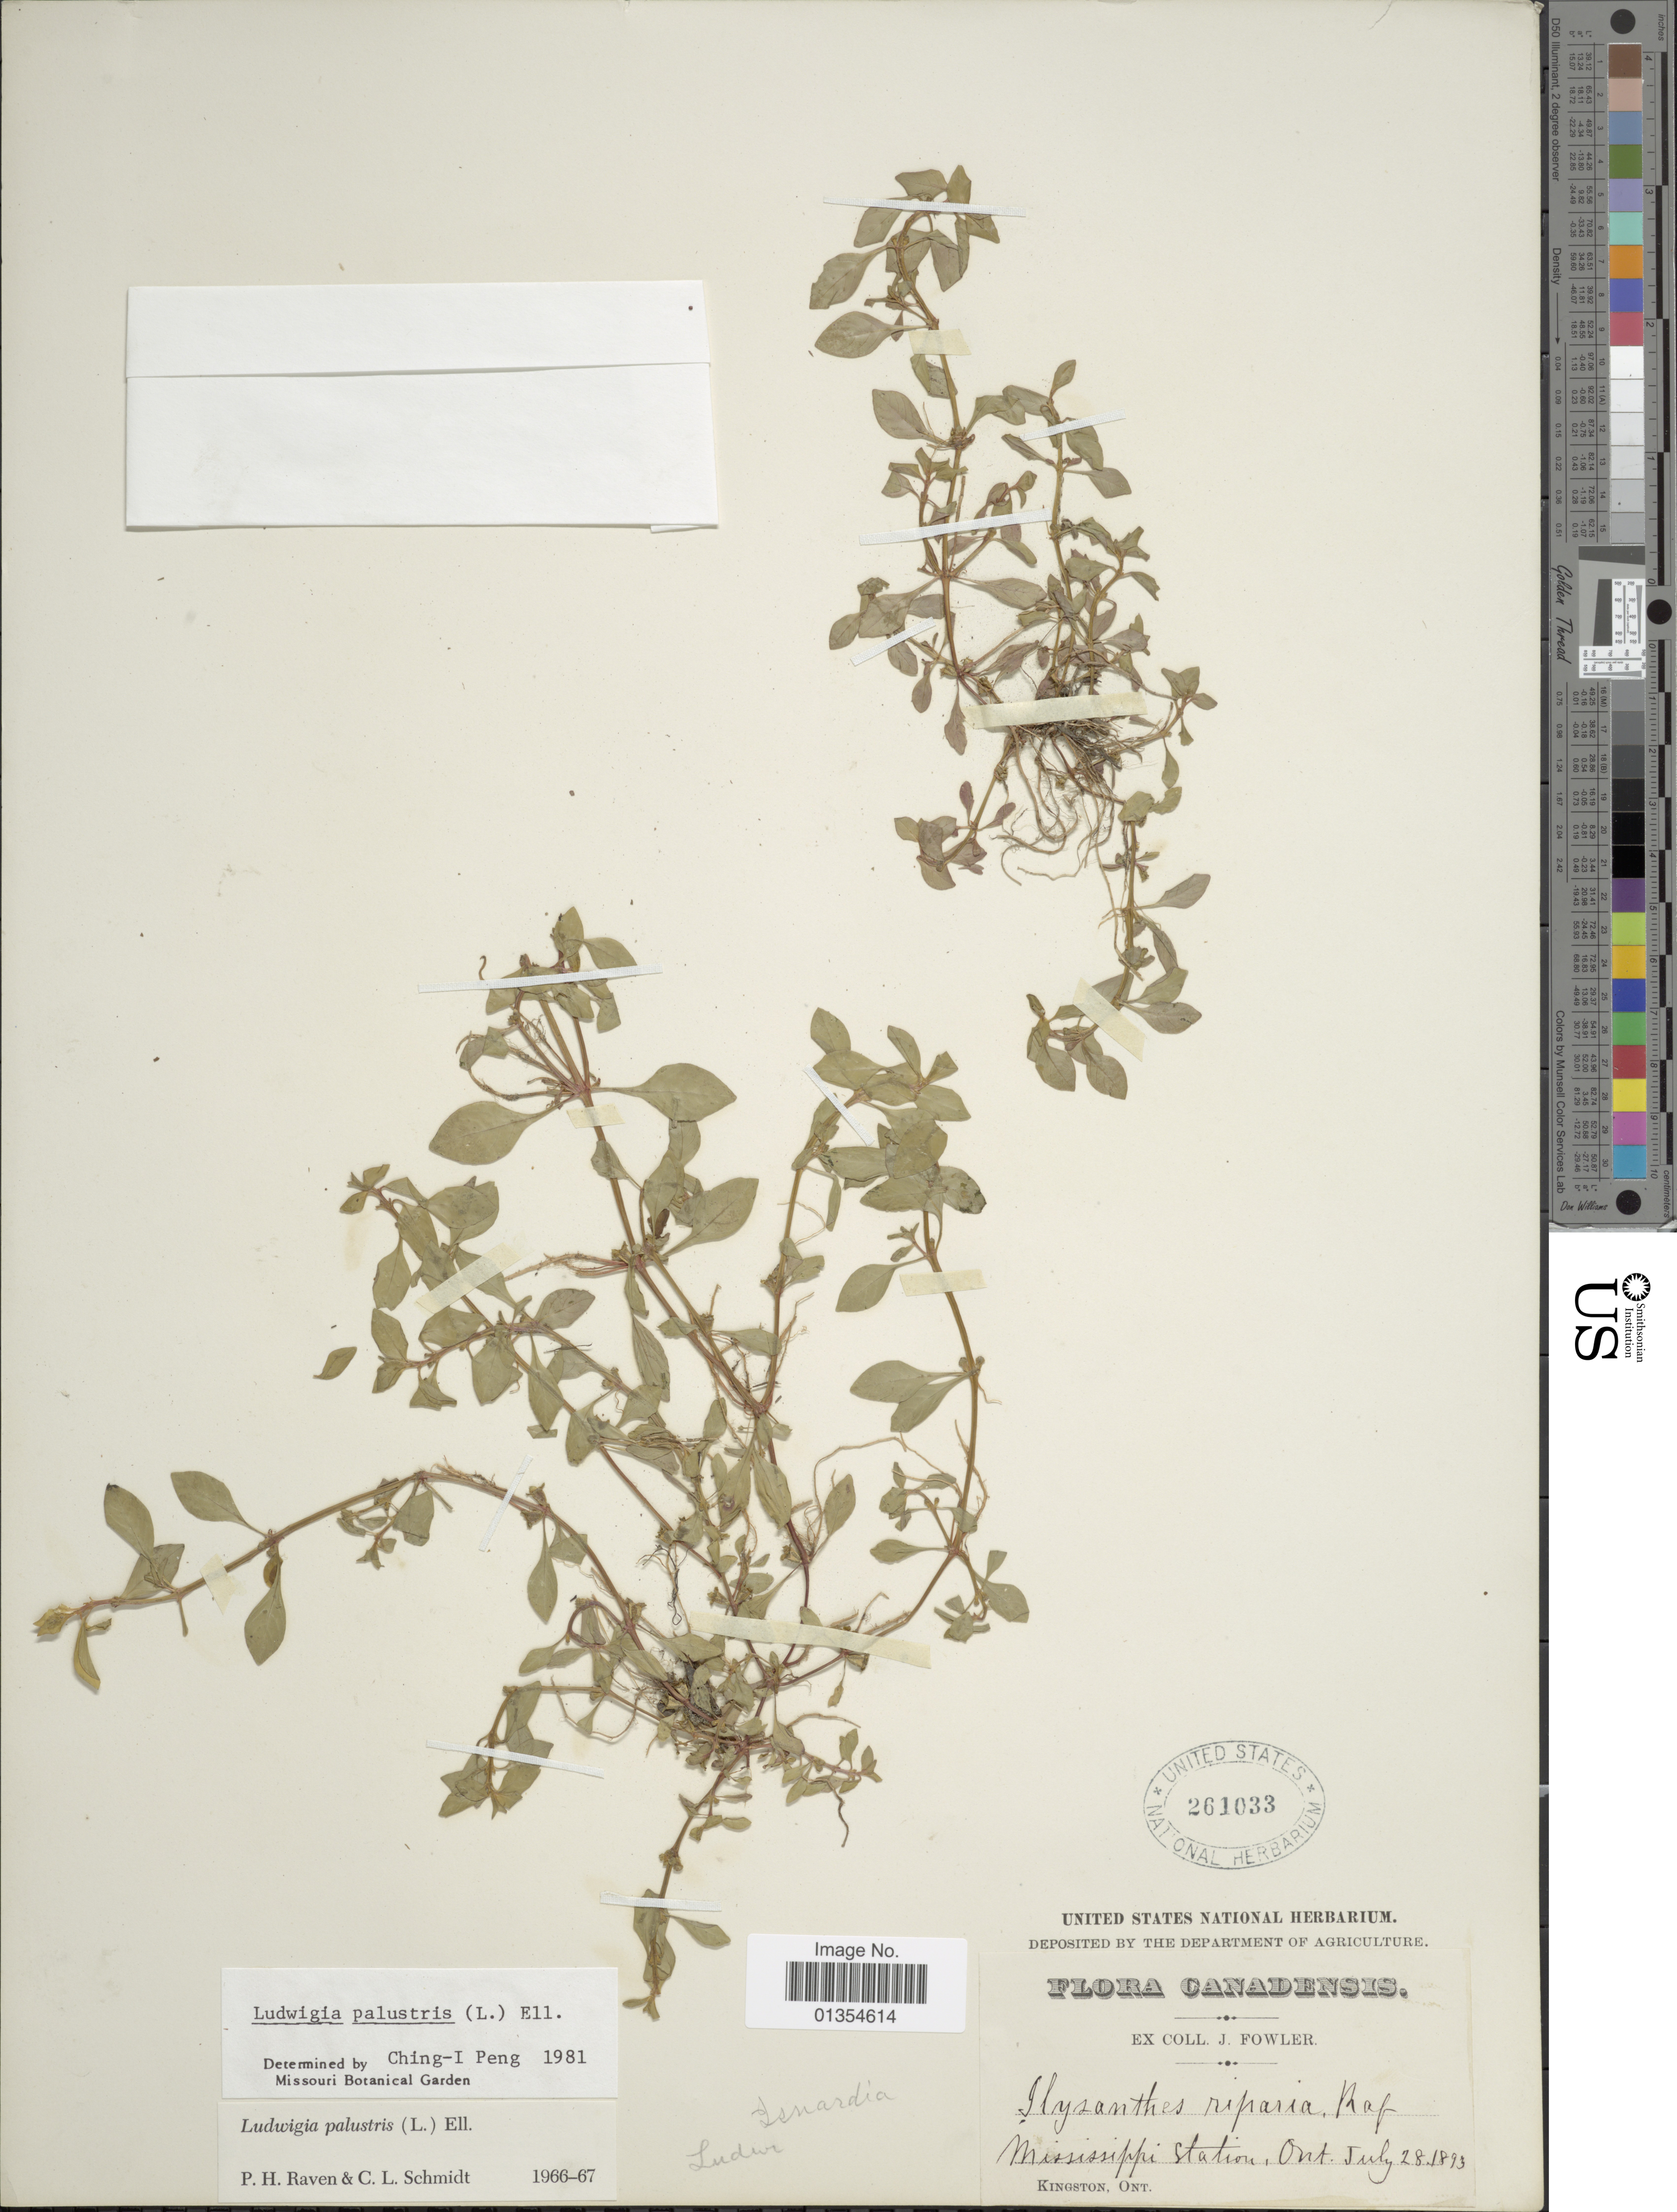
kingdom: Plantae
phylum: Tracheophyta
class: Magnoliopsida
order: Myrtales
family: Onagraceae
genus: Ludwigia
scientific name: Ludwigia palustris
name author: (L.) Elliott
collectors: J. P. Fowler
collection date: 1893-07-28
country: Canada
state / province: Ontario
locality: Mississippi Station, Kingston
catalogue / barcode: US 261033